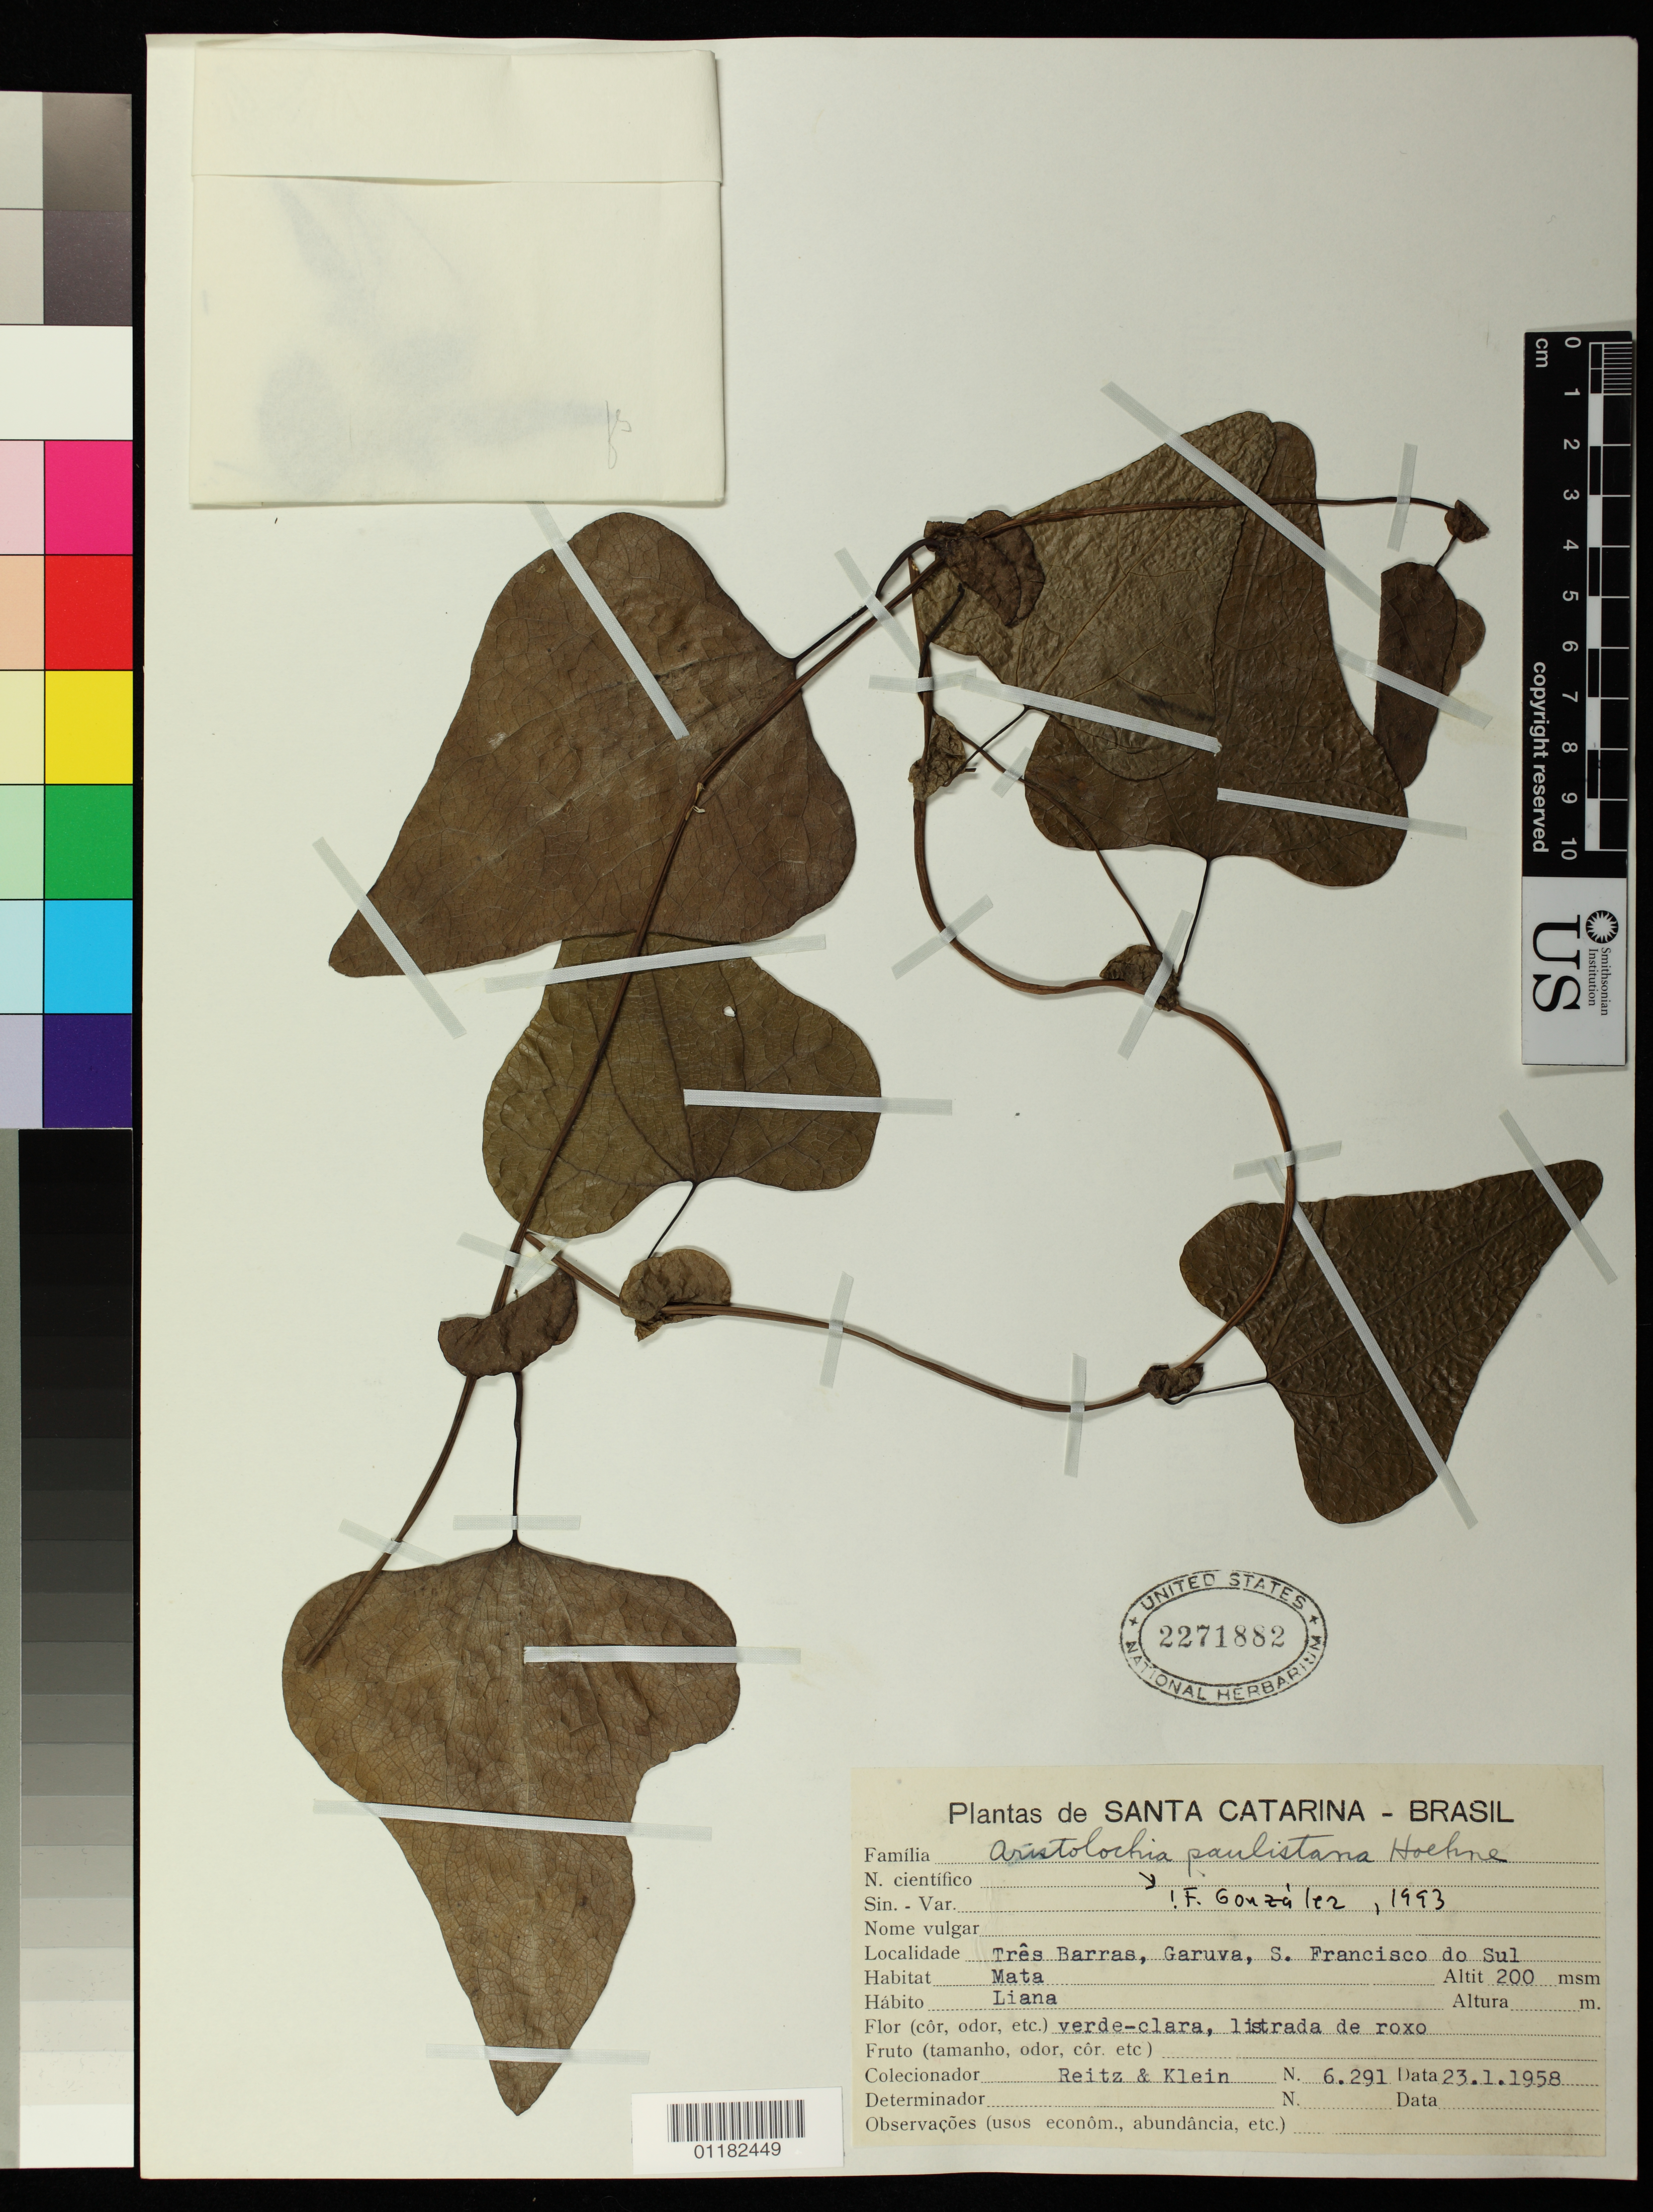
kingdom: Plantae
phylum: Tracheophyta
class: Magnoliopsida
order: Piperales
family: Aristolochiaceae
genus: Aristolochia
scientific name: Aristolochia paulistana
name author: Hoehne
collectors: R. Reitz & R. M. Klein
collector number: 6291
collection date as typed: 23 Jan 1958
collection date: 1958-01-23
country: Brazil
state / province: Santa Catarina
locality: Tres barras, garuva, s. francisco do sul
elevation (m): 200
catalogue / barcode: US 2271882